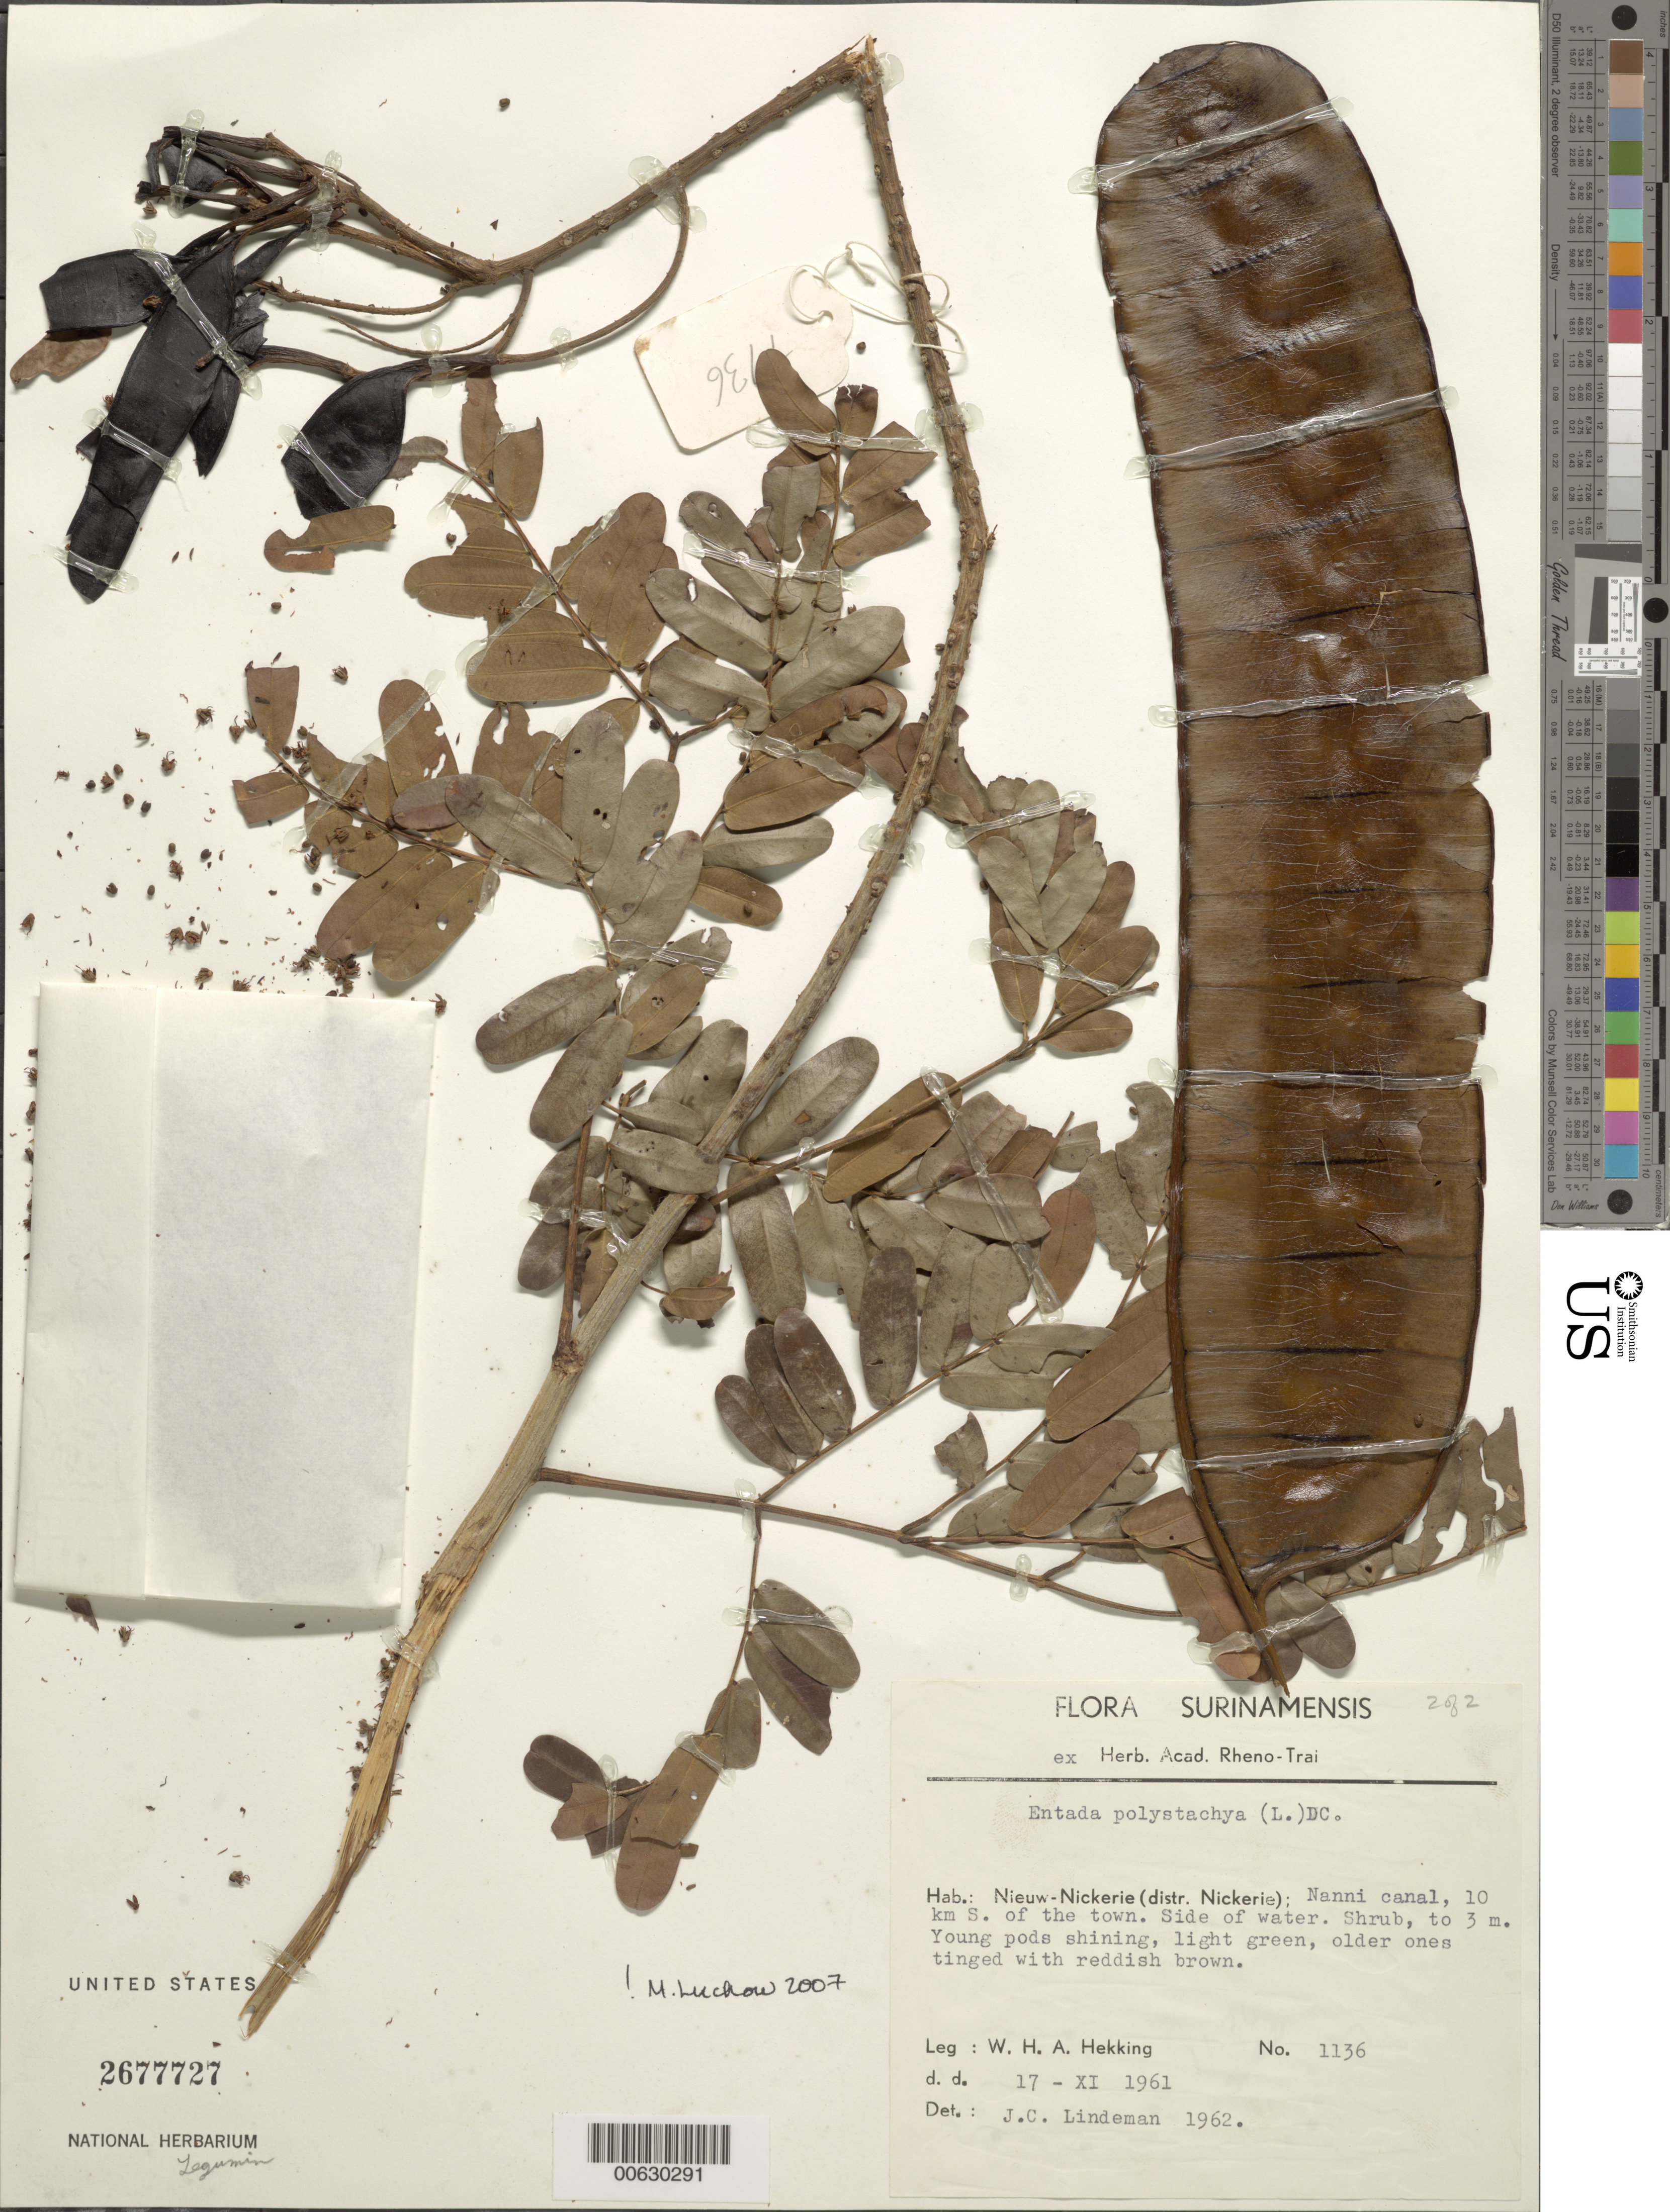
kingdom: Plantae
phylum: Tracheophyta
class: Magnoliopsida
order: Fabales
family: Fabaceae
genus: Entada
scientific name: Entada polystachya var. polystachya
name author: (L.) DC.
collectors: W. H. A. Hekking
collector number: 1136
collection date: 1961-11-17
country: Suriname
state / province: Nickerie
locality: Nieuw-Nickerie (distr.Nickerie); Nanni canal, 10 km S. of the town, Side of water.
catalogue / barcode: US 2677727